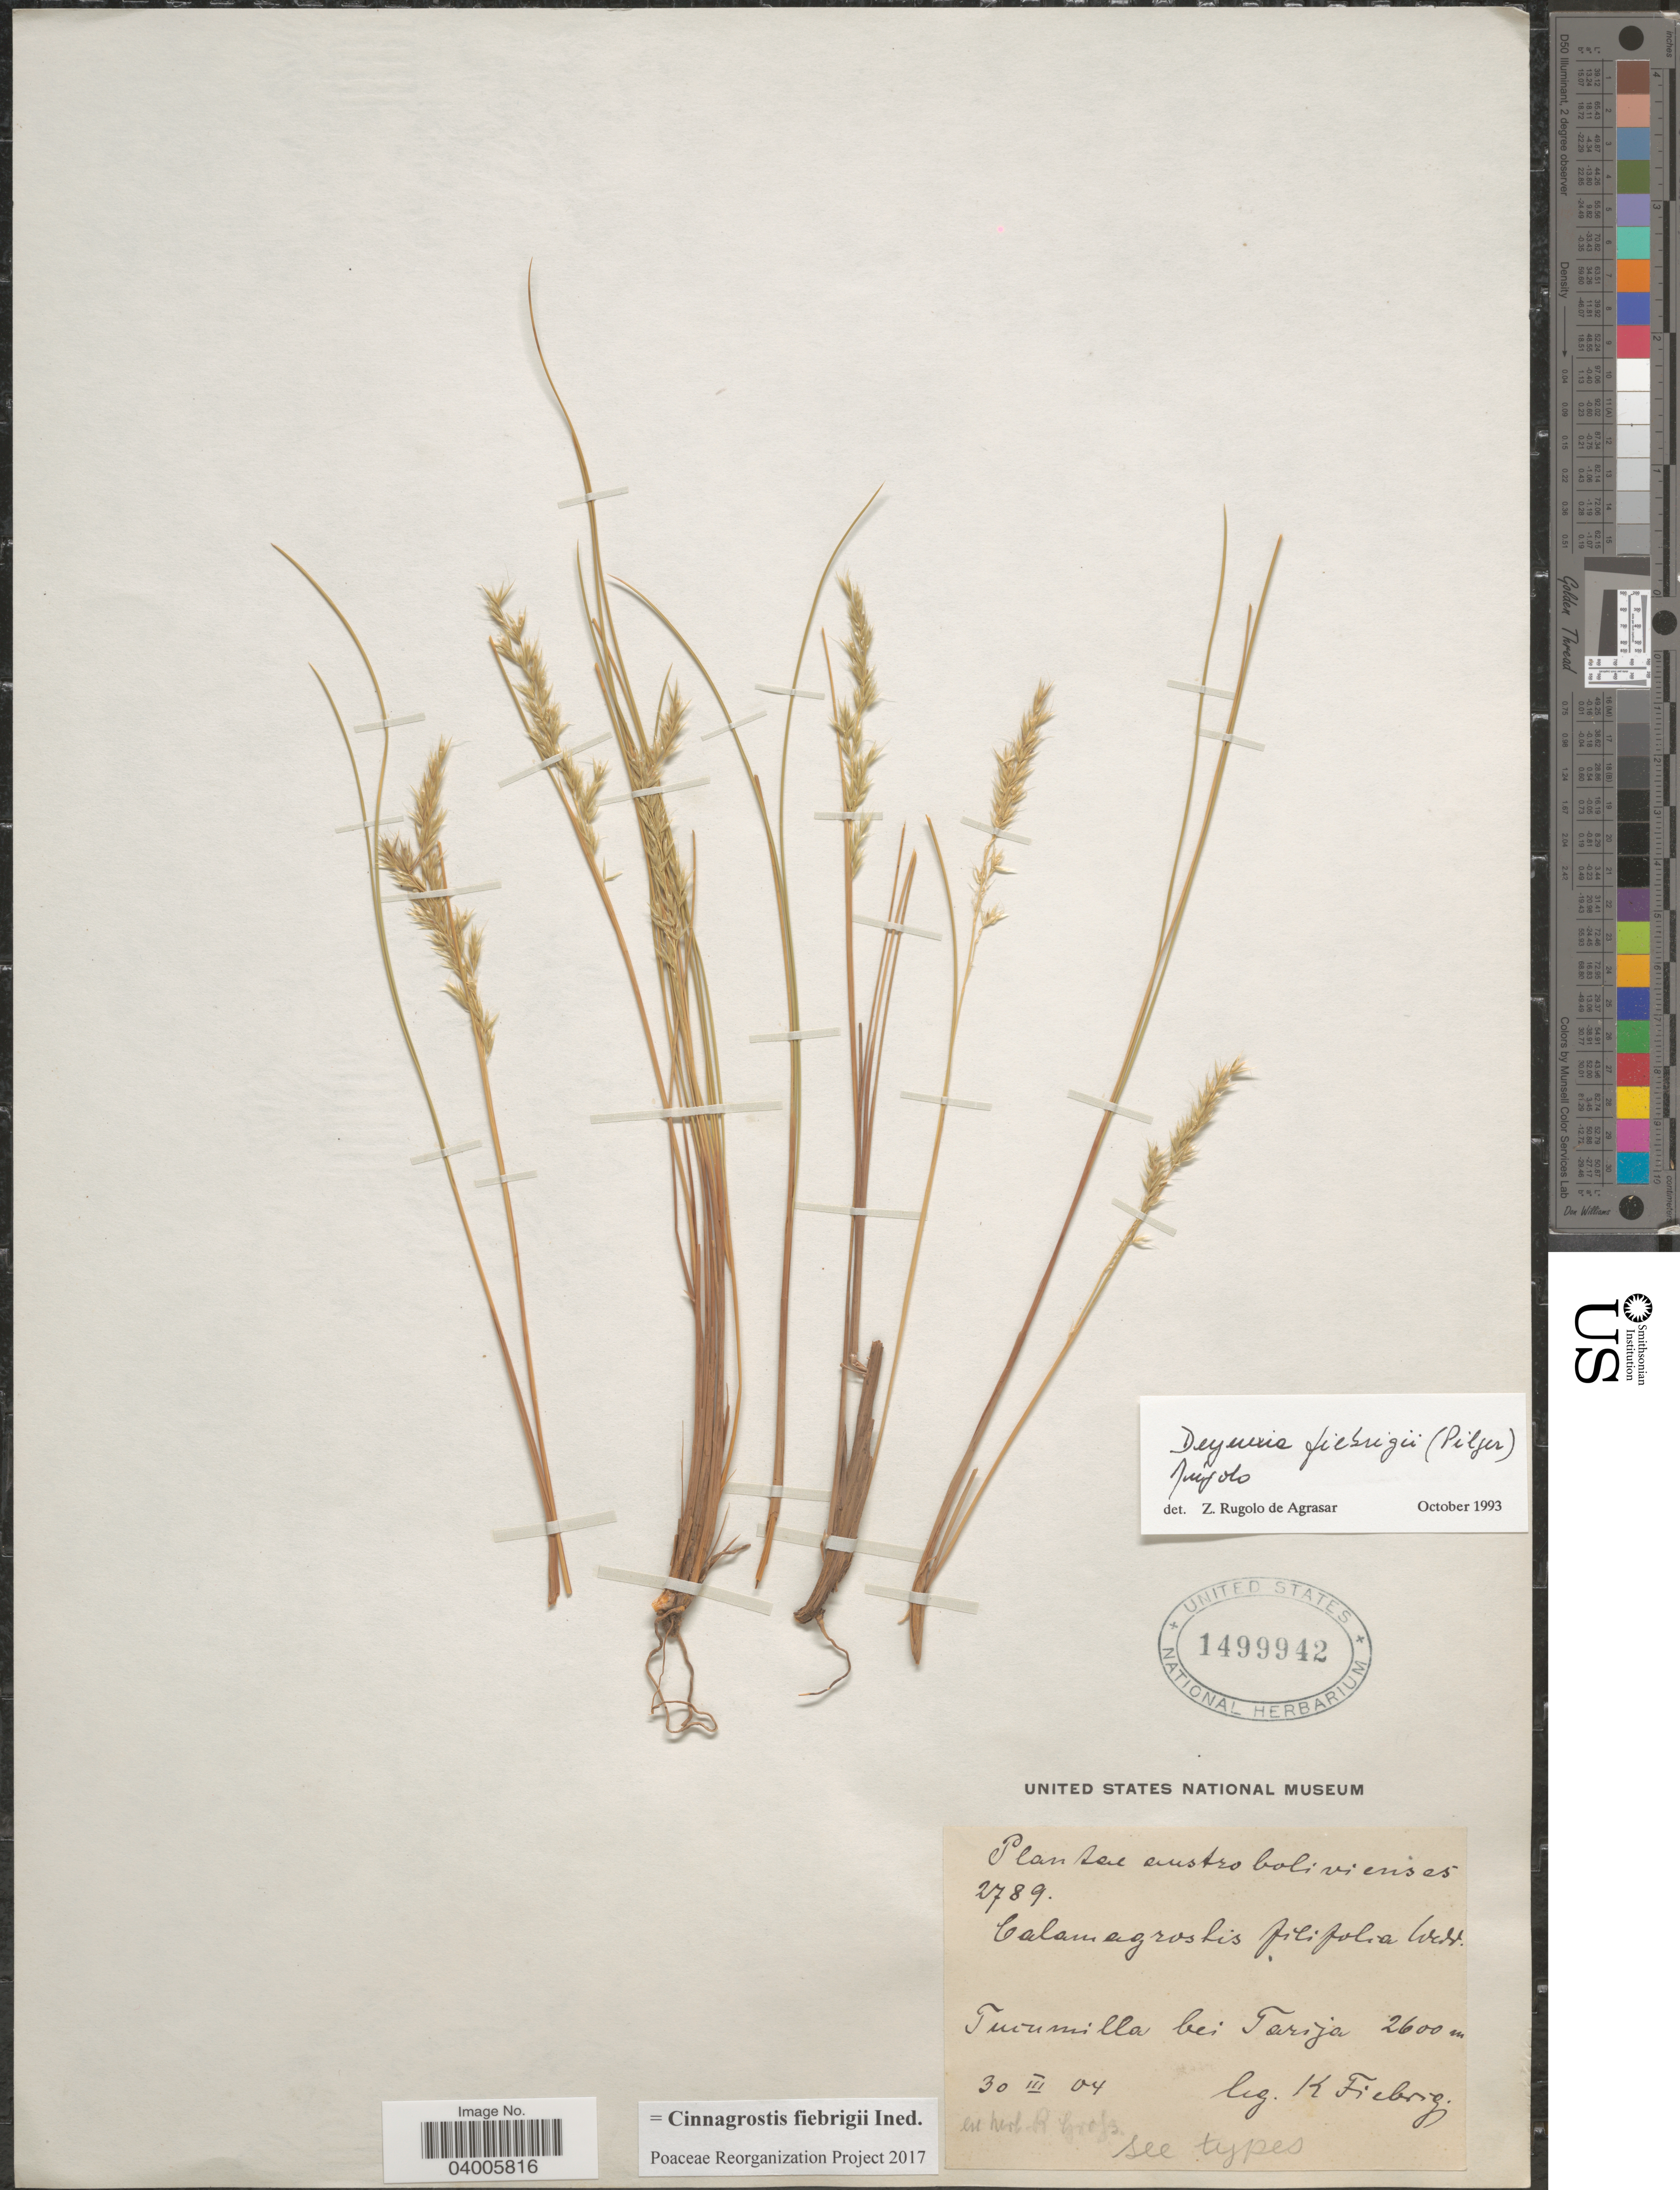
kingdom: Plantae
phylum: Tracheophyta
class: Liliopsida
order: Poales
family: Poaceae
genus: Cinnagrostis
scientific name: Cinnagrostis fiebrigii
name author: (Pilg.) P.M. Peterson et al.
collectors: K. Fiebrig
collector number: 2789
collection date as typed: Transcribed d/m/y: 30/3/4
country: Bolivia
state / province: Tarija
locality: Austro bolivienses. Tucumilla bei Tarija.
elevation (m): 2600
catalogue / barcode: US 1499942